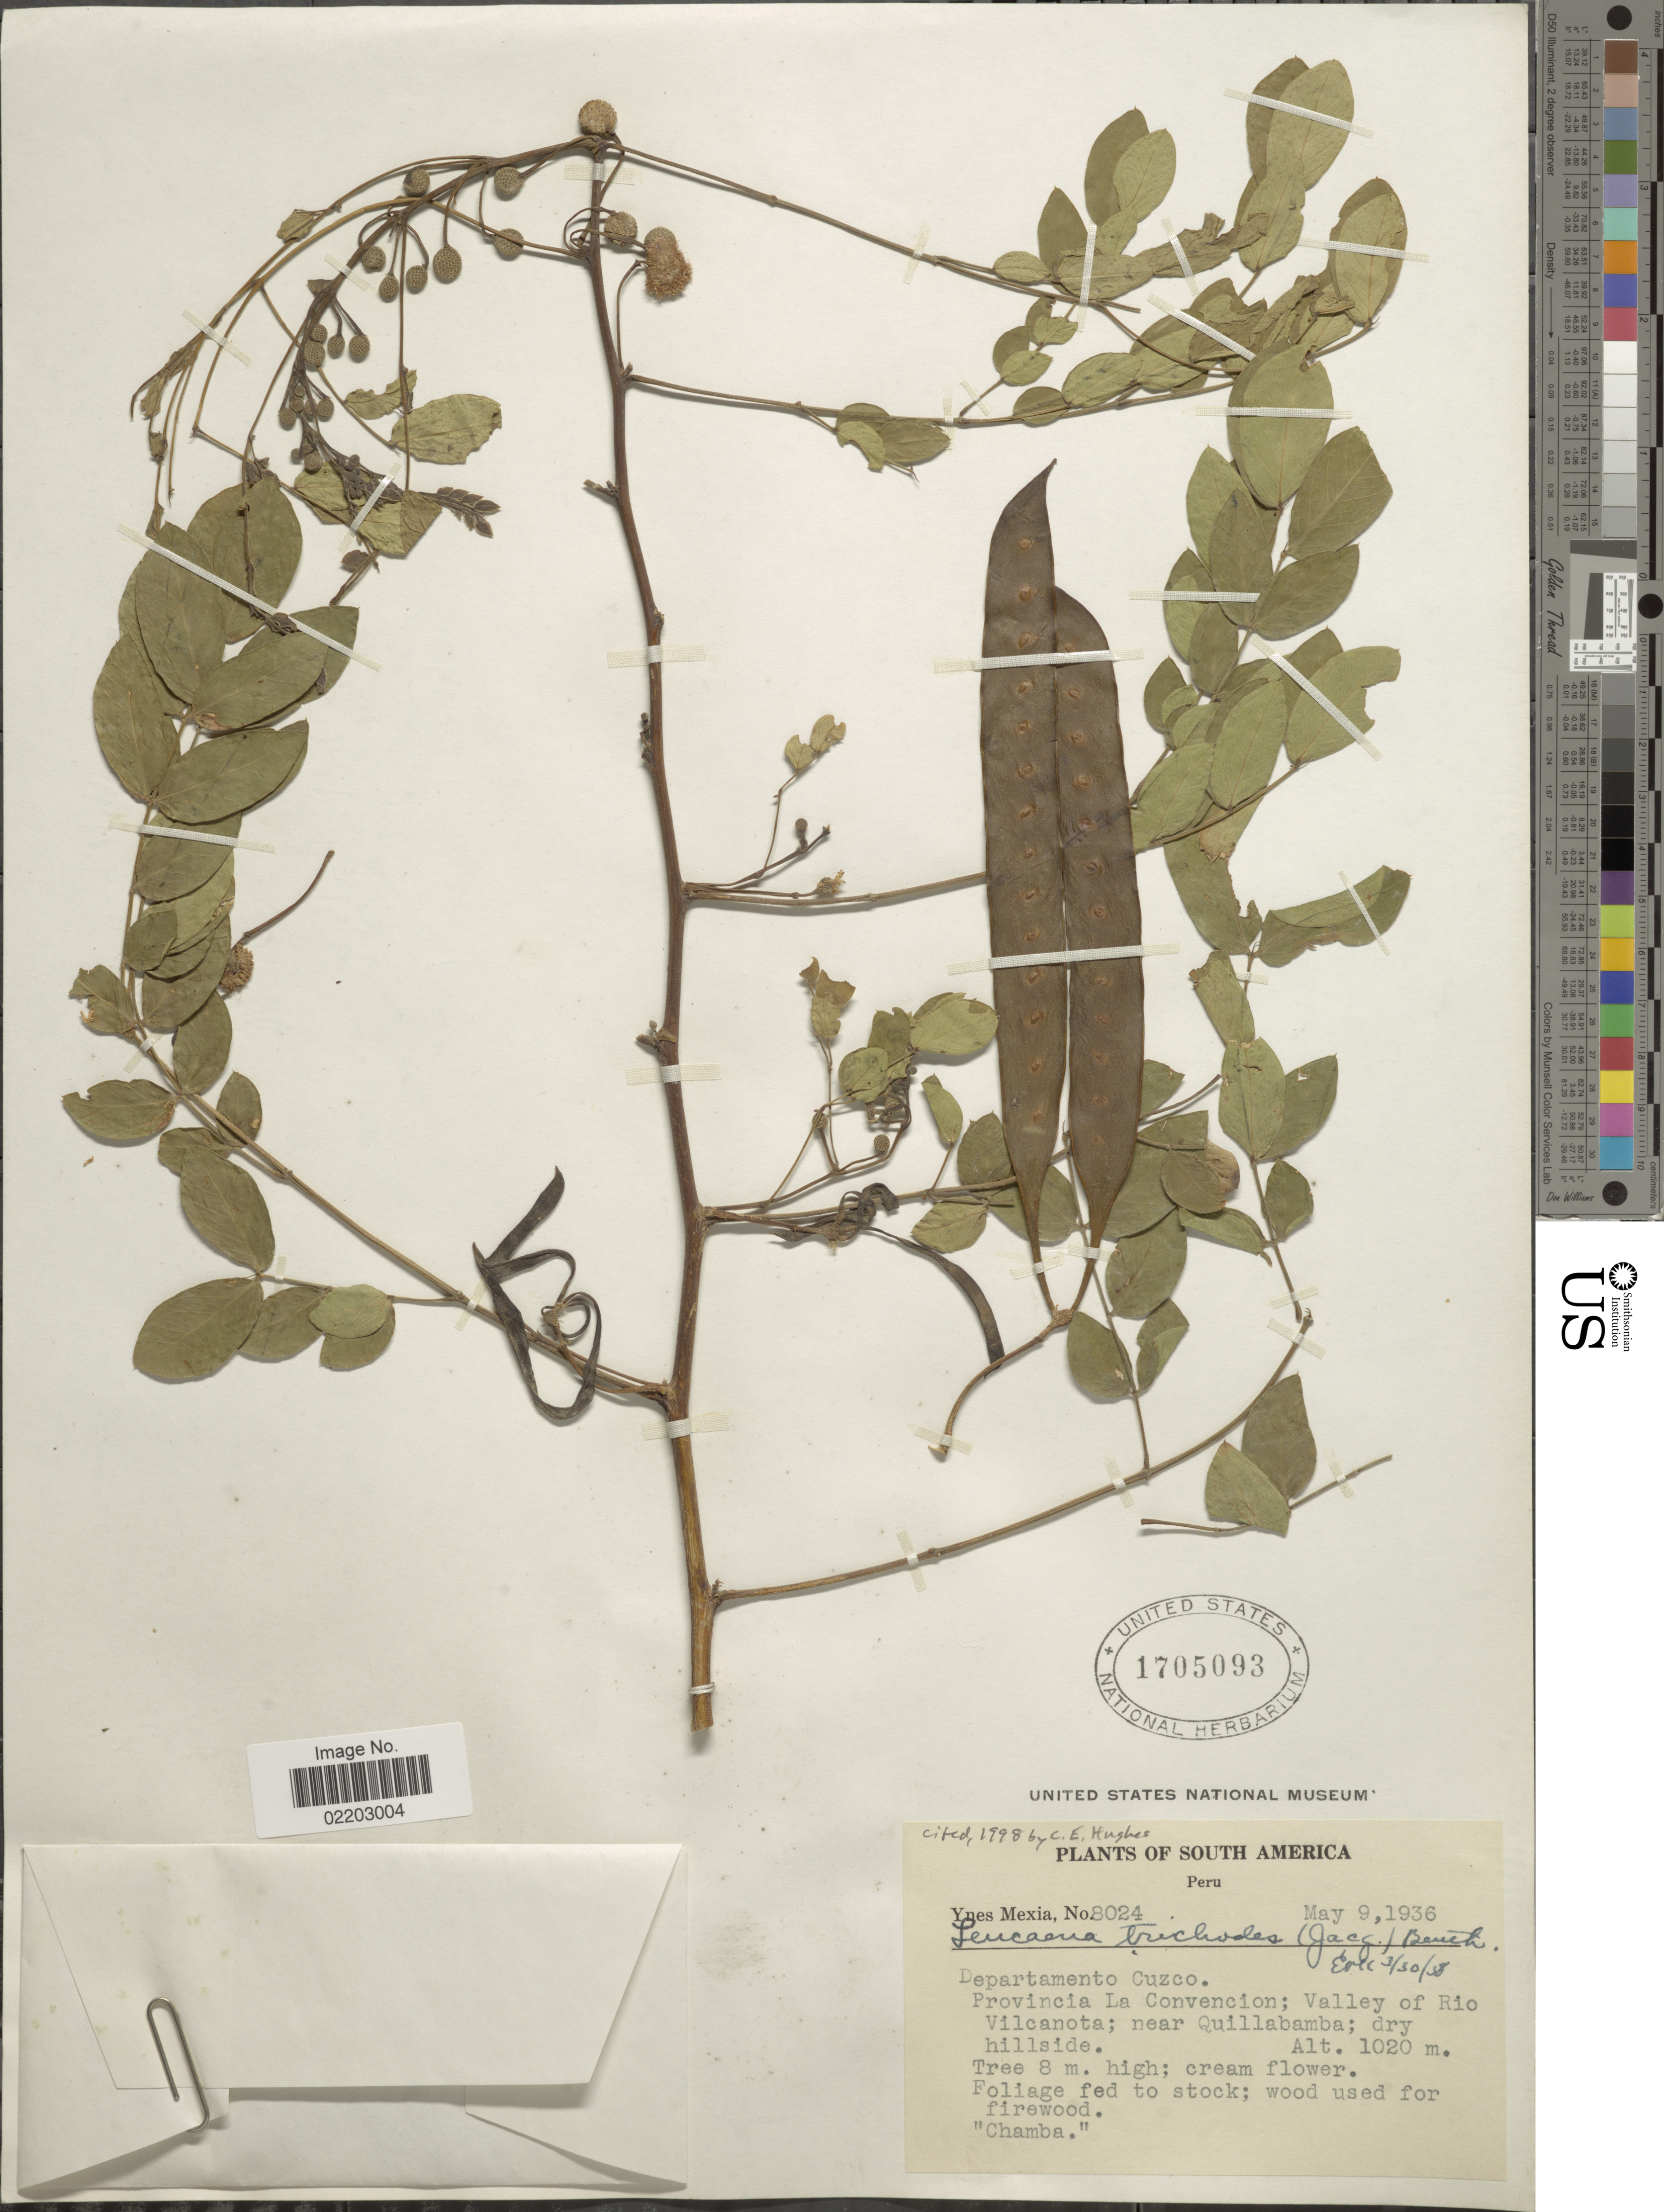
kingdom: Plantae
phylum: Tracheophyta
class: Magnoliopsida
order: Fabales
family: Fabaceae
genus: Leucaena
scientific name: Leucaena trichodes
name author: (Jacq.) Benth.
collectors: Y. Mexia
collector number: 8024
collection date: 1936-05-09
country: Peru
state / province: Cusco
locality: Departamento Cuzco. Provincia La Convencion; Valley of Rio Vilcanota; near Quillabamba.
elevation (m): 1020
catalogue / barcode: US 1705093